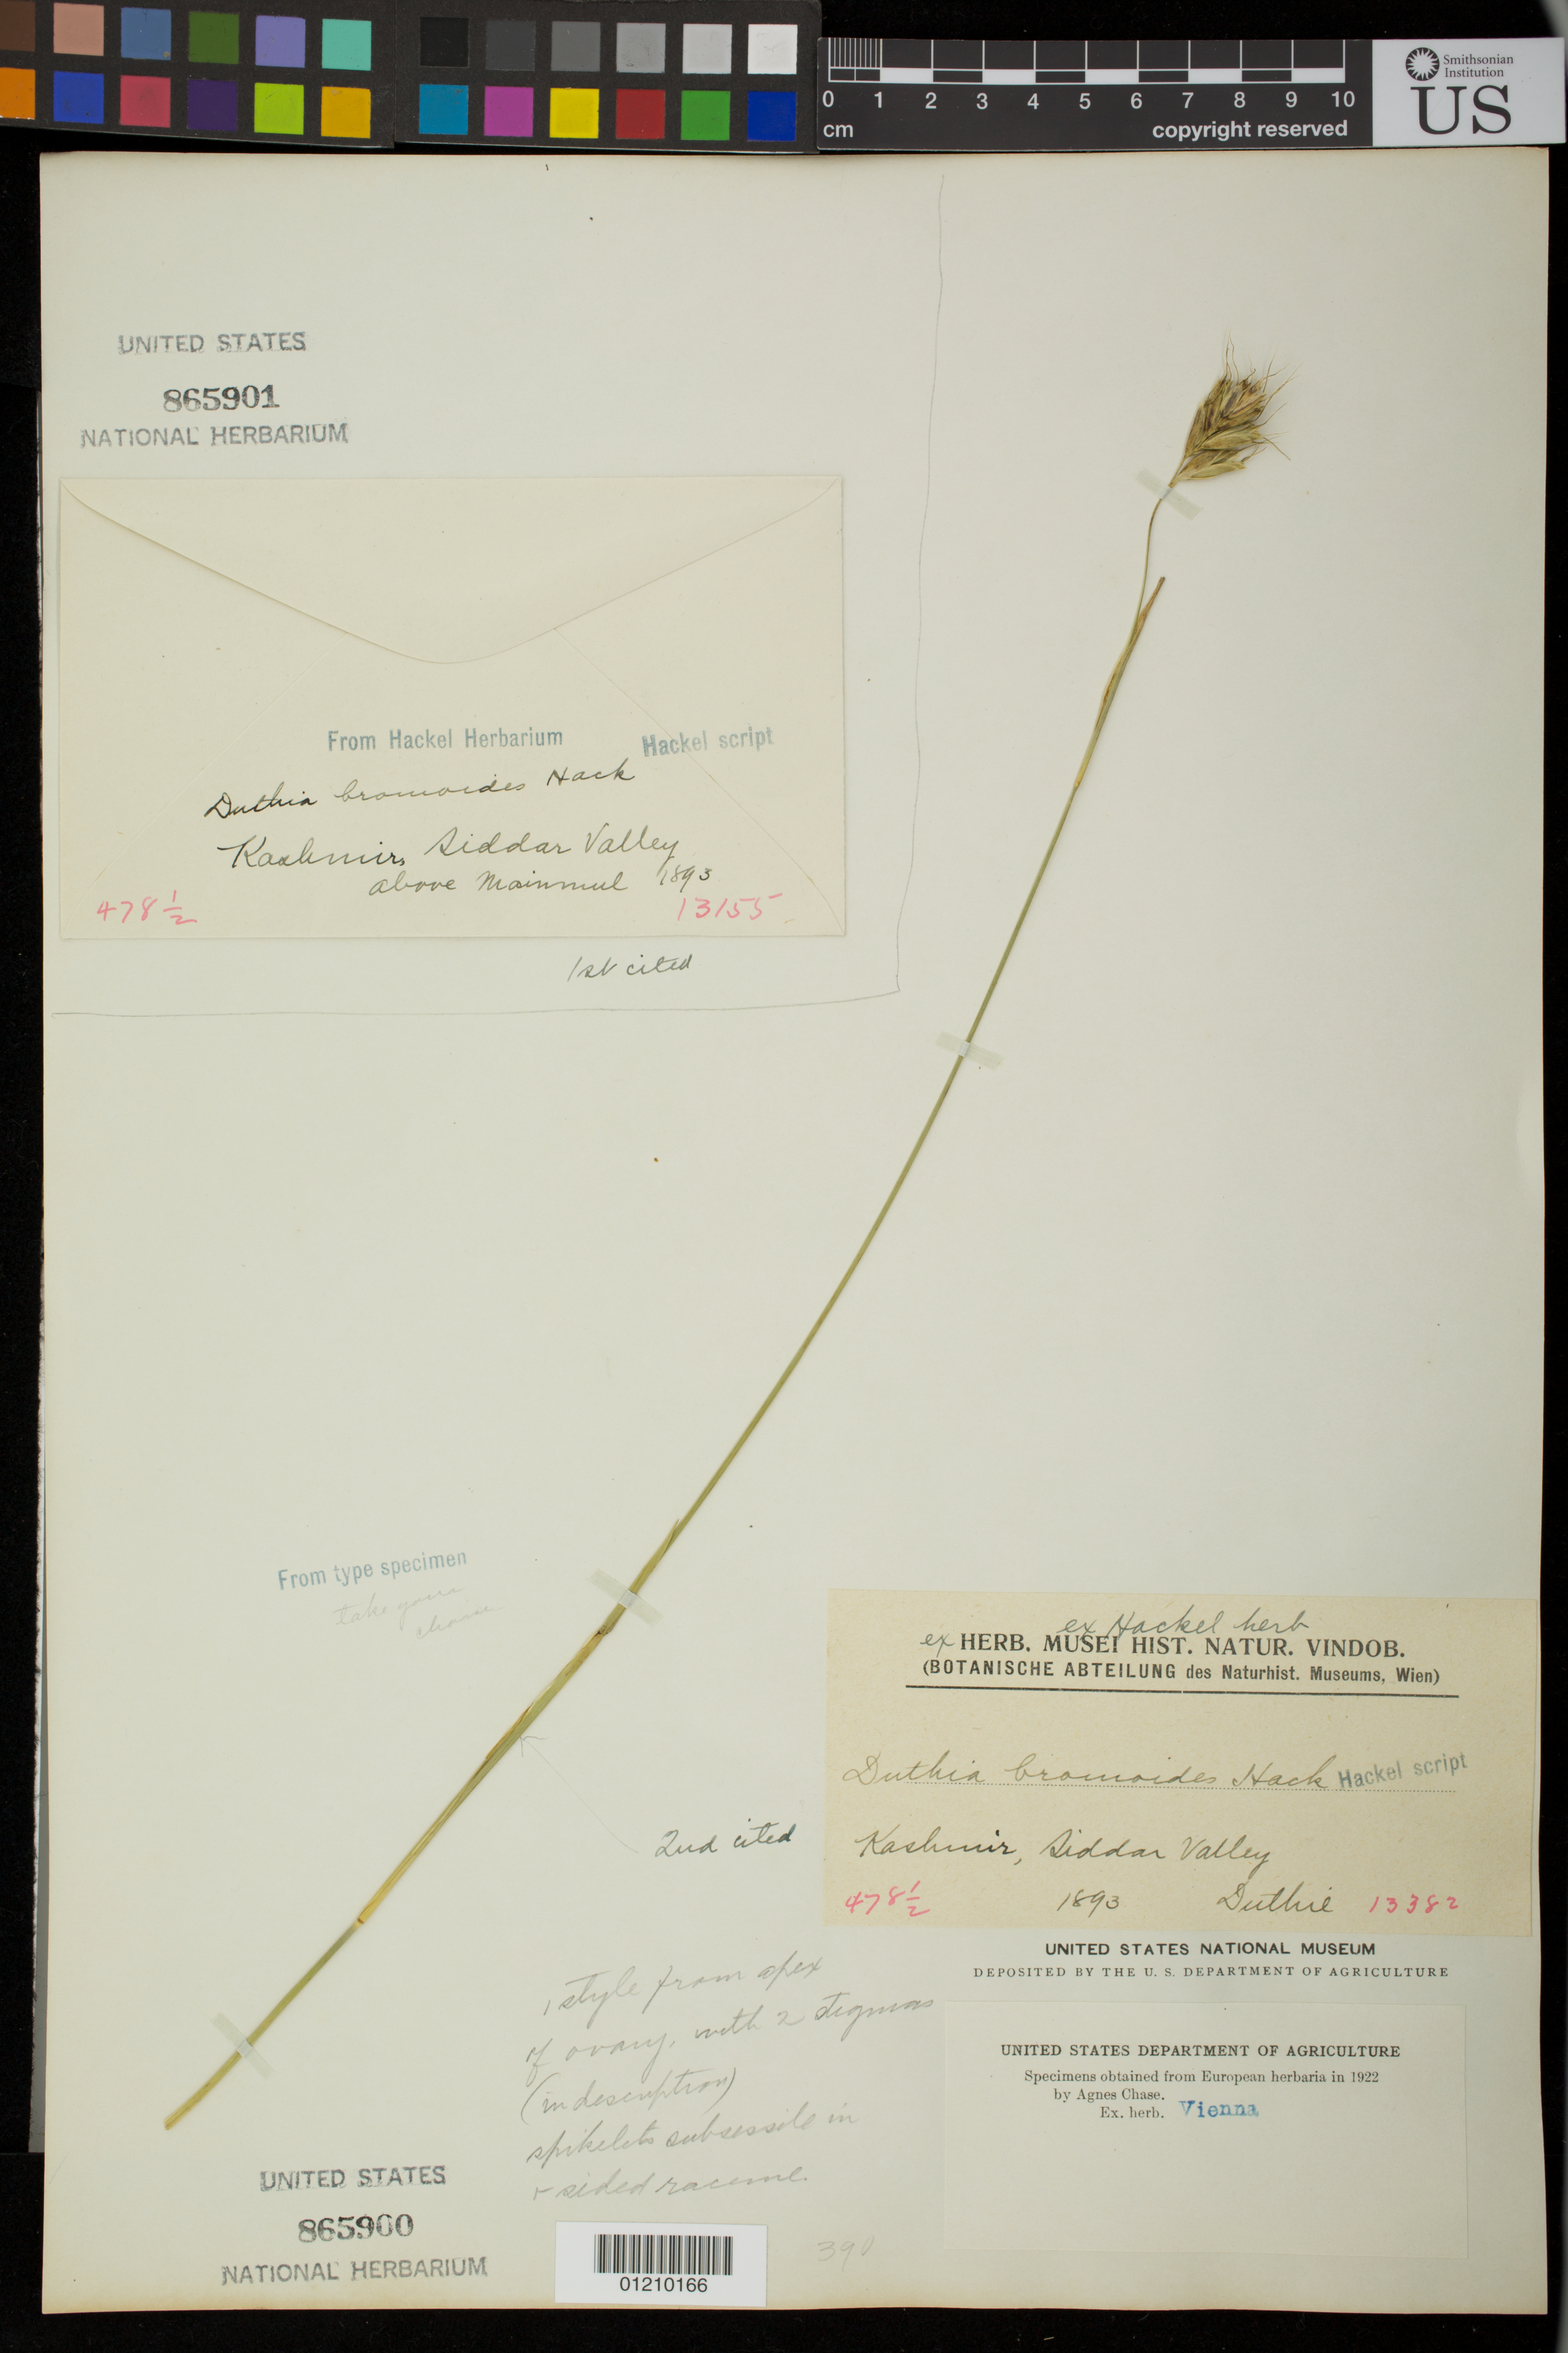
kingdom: Plantae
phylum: Tracheophyta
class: Liliopsida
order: Poales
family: Poaceae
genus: Duthiea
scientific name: Duthiea bromoides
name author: Hack.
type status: Isosyntype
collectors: J. F. Duthie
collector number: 13155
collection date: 1893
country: India / Pakistan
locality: Kashmir, Siddar Valley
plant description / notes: Fragmentary material of type specimen ex herb. Vienna.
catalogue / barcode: US 865901